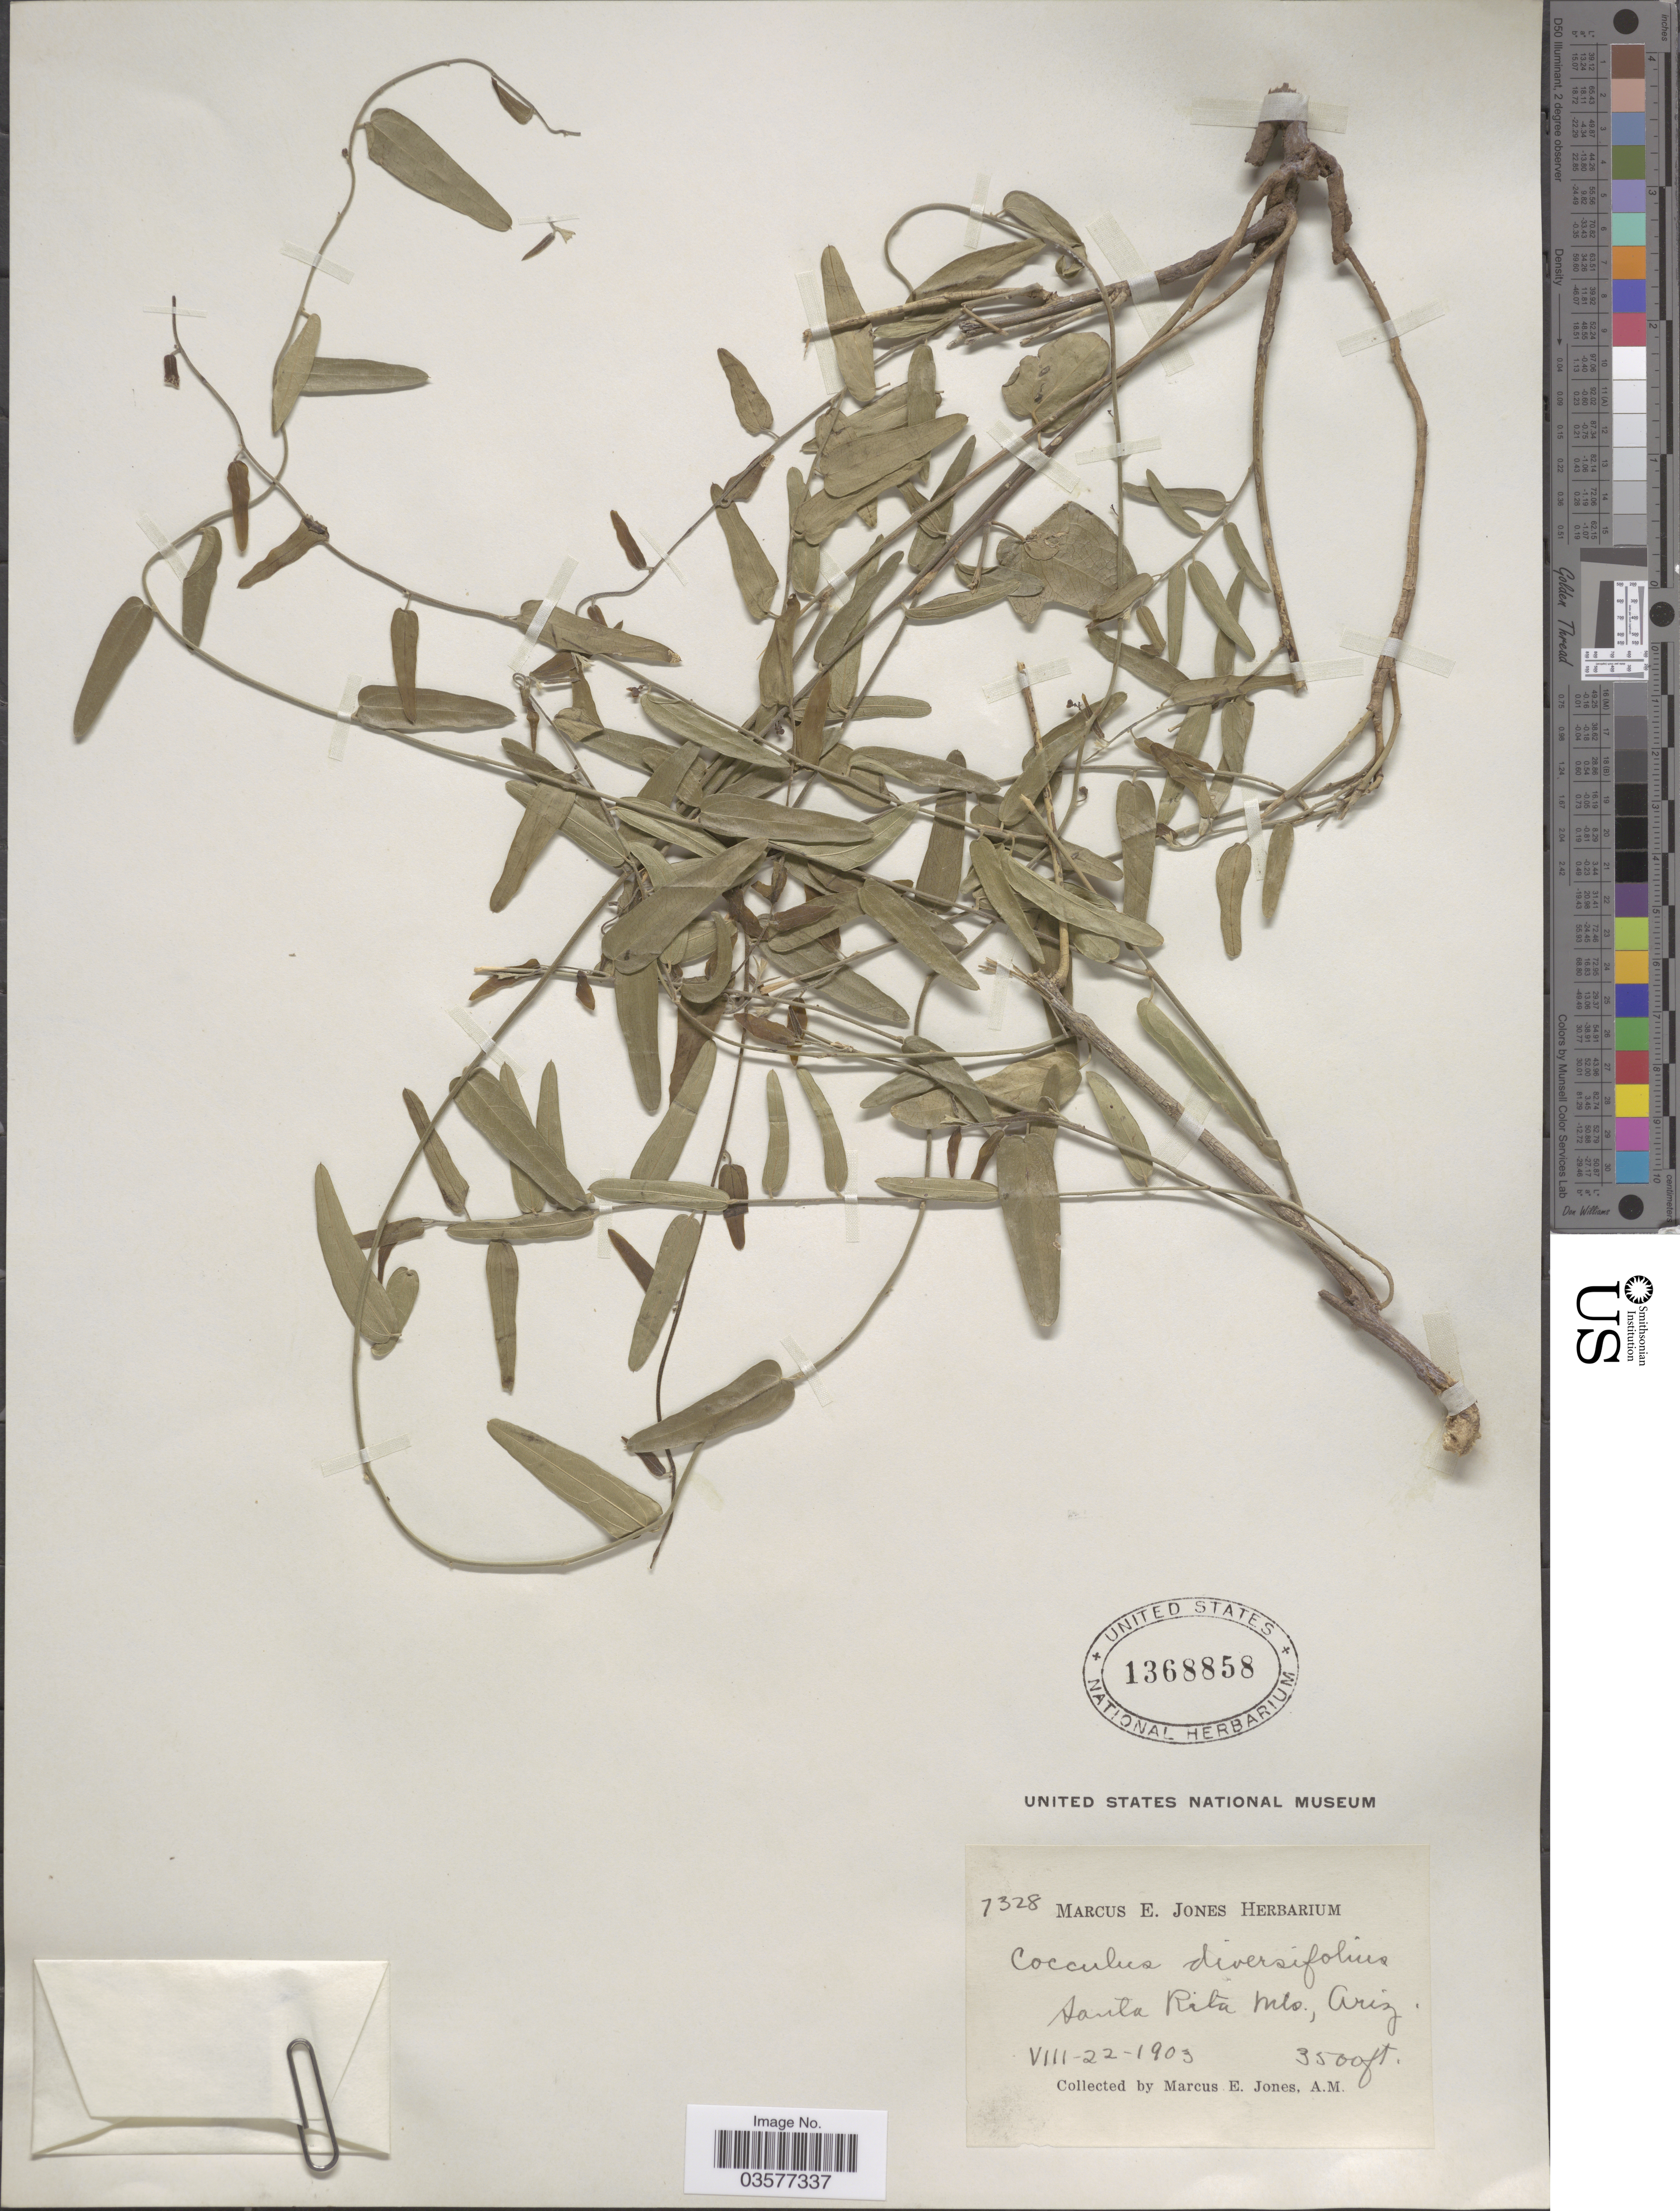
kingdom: Plantae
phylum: Tracheophyta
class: Magnoliopsida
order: Ranunculales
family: Menispermaceae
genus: Cocculus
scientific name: Cocculus diversifolius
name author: DC.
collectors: M. E. Jones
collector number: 7328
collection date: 1903-08-22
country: United States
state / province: Arizona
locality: Santa Rita Mts.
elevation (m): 1067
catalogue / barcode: US 1368858